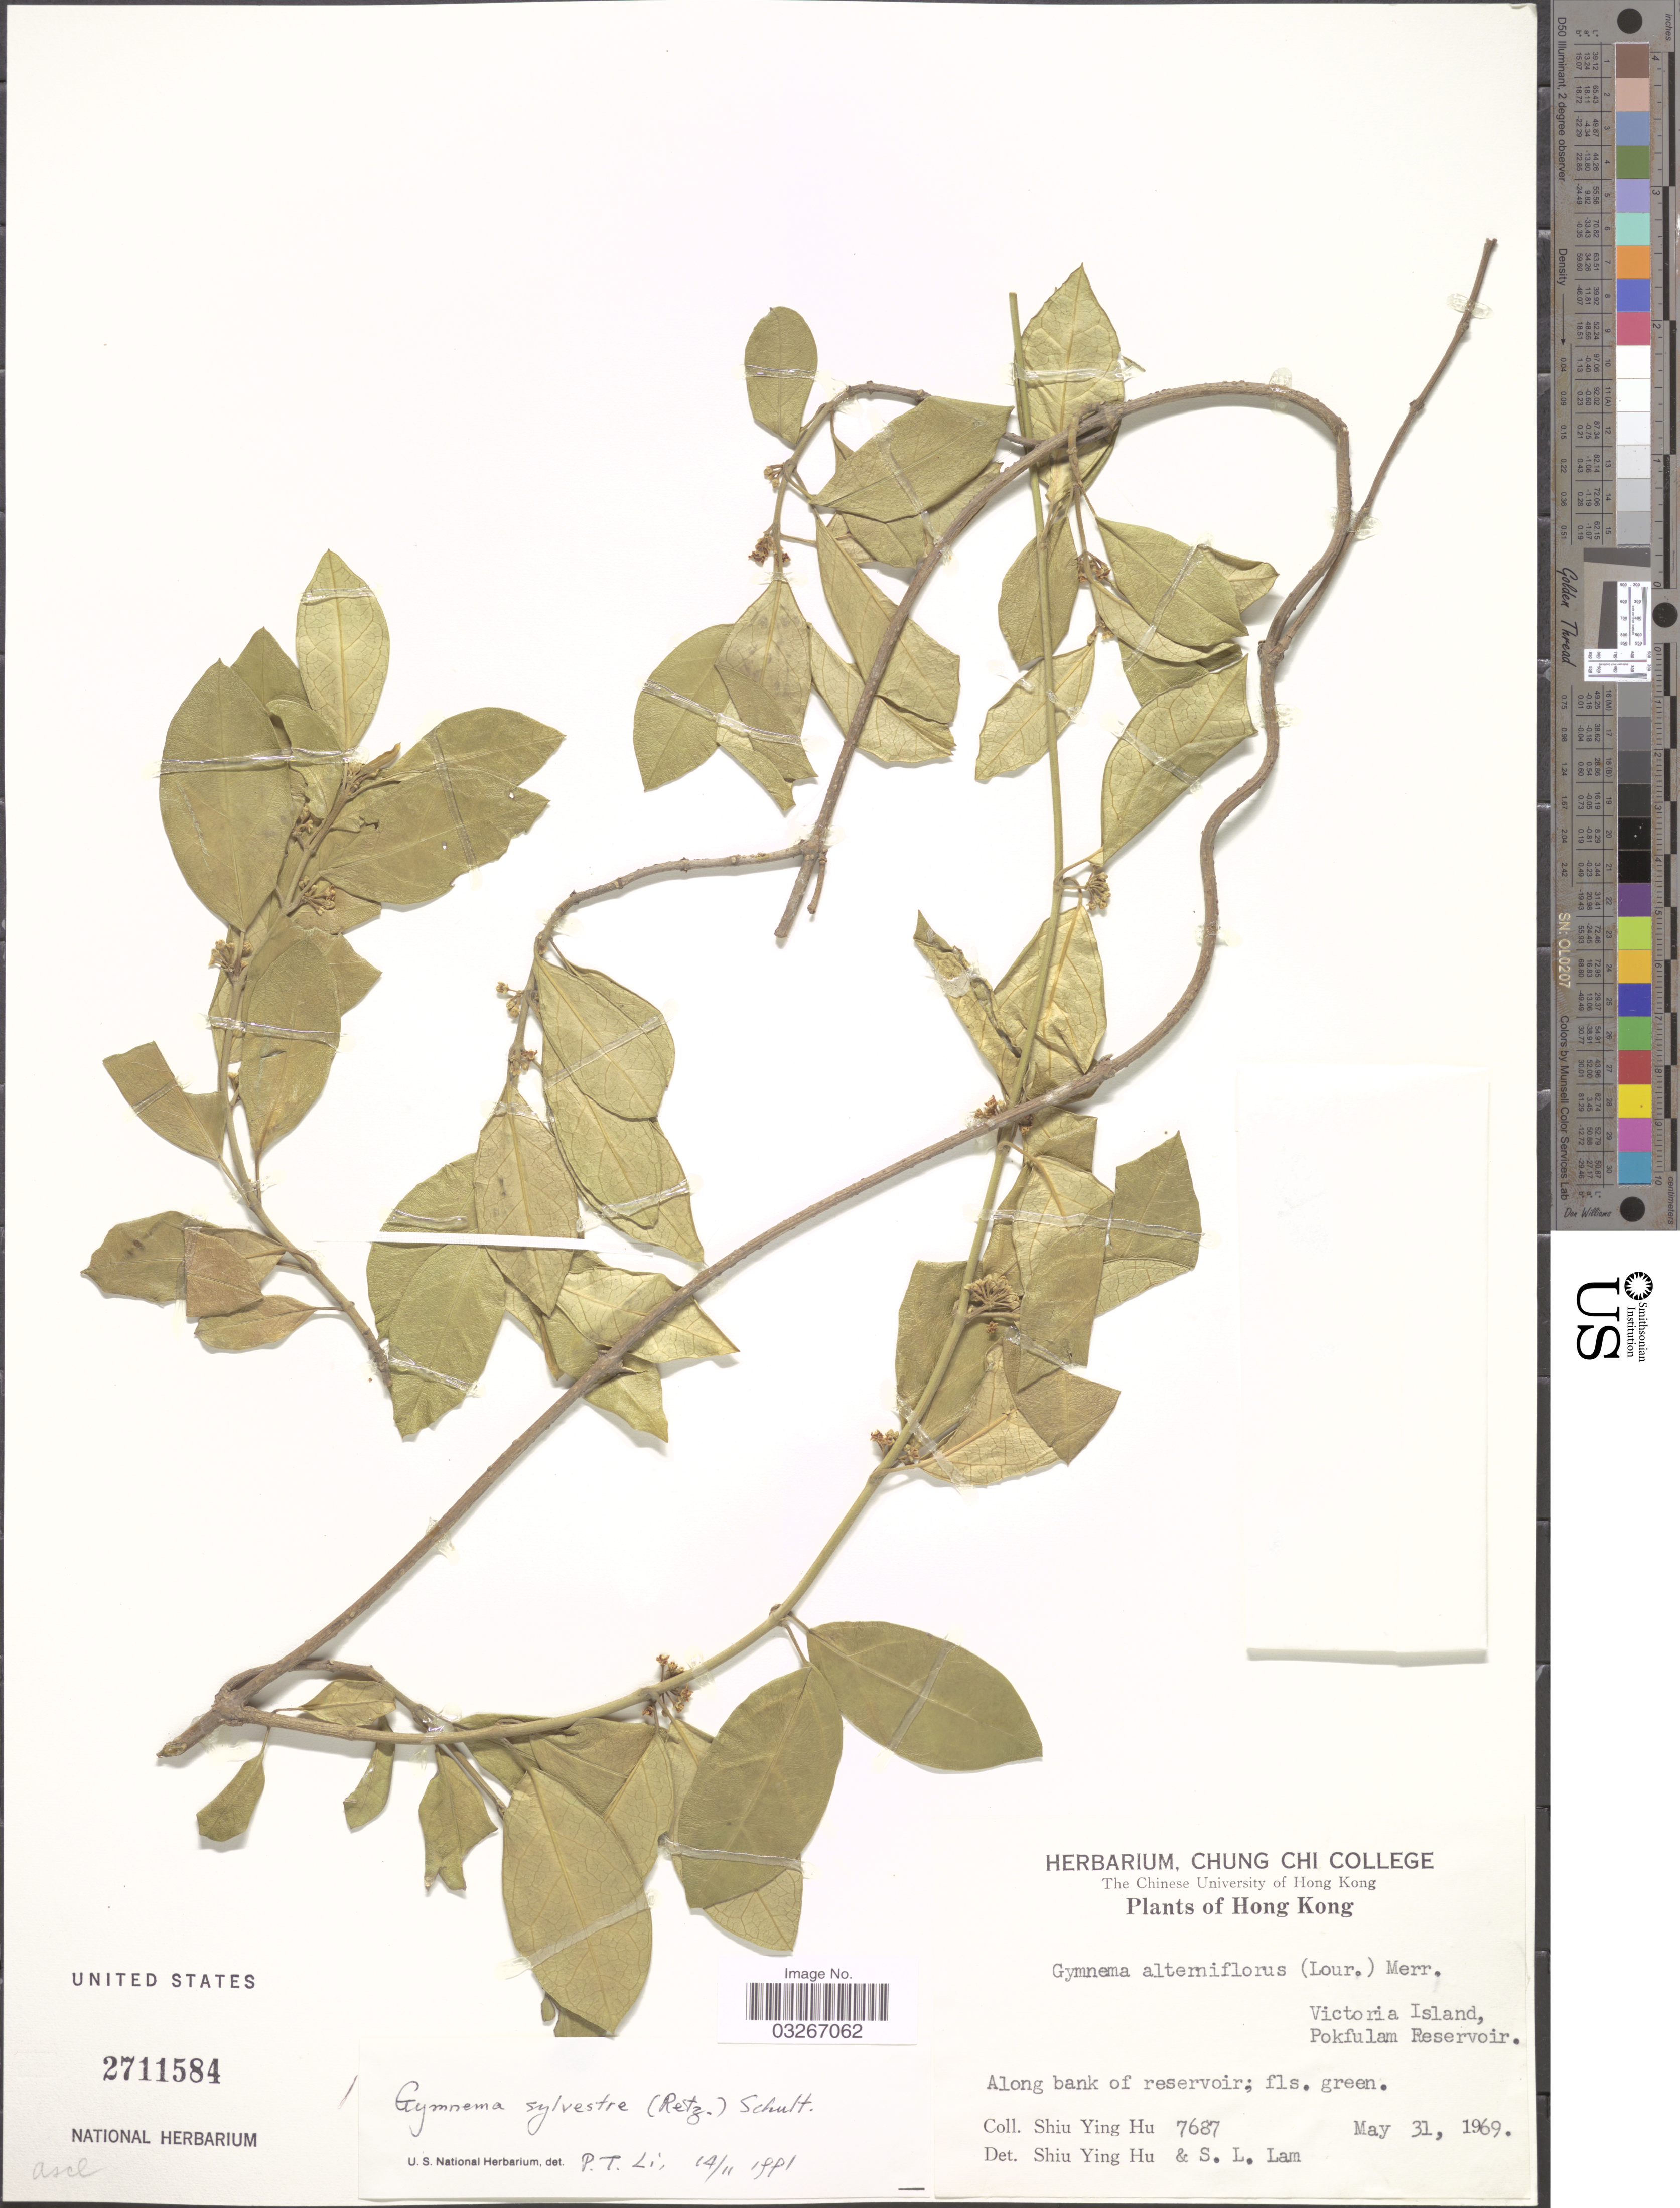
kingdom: Plantae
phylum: Tracheophyta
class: Magnoliopsida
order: Gentianales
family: Apocynaceae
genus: Gymnema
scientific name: Gymnema sylvestre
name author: (Retz.) R. Br. ex Schult. in Roem. & Schult.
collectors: S. Y. Hu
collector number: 7687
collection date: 1969-05-31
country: China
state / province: Hong Kong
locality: Victoria Island, Pokfulam Reservoir. Along bank of reservoir.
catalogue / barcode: US 2711584